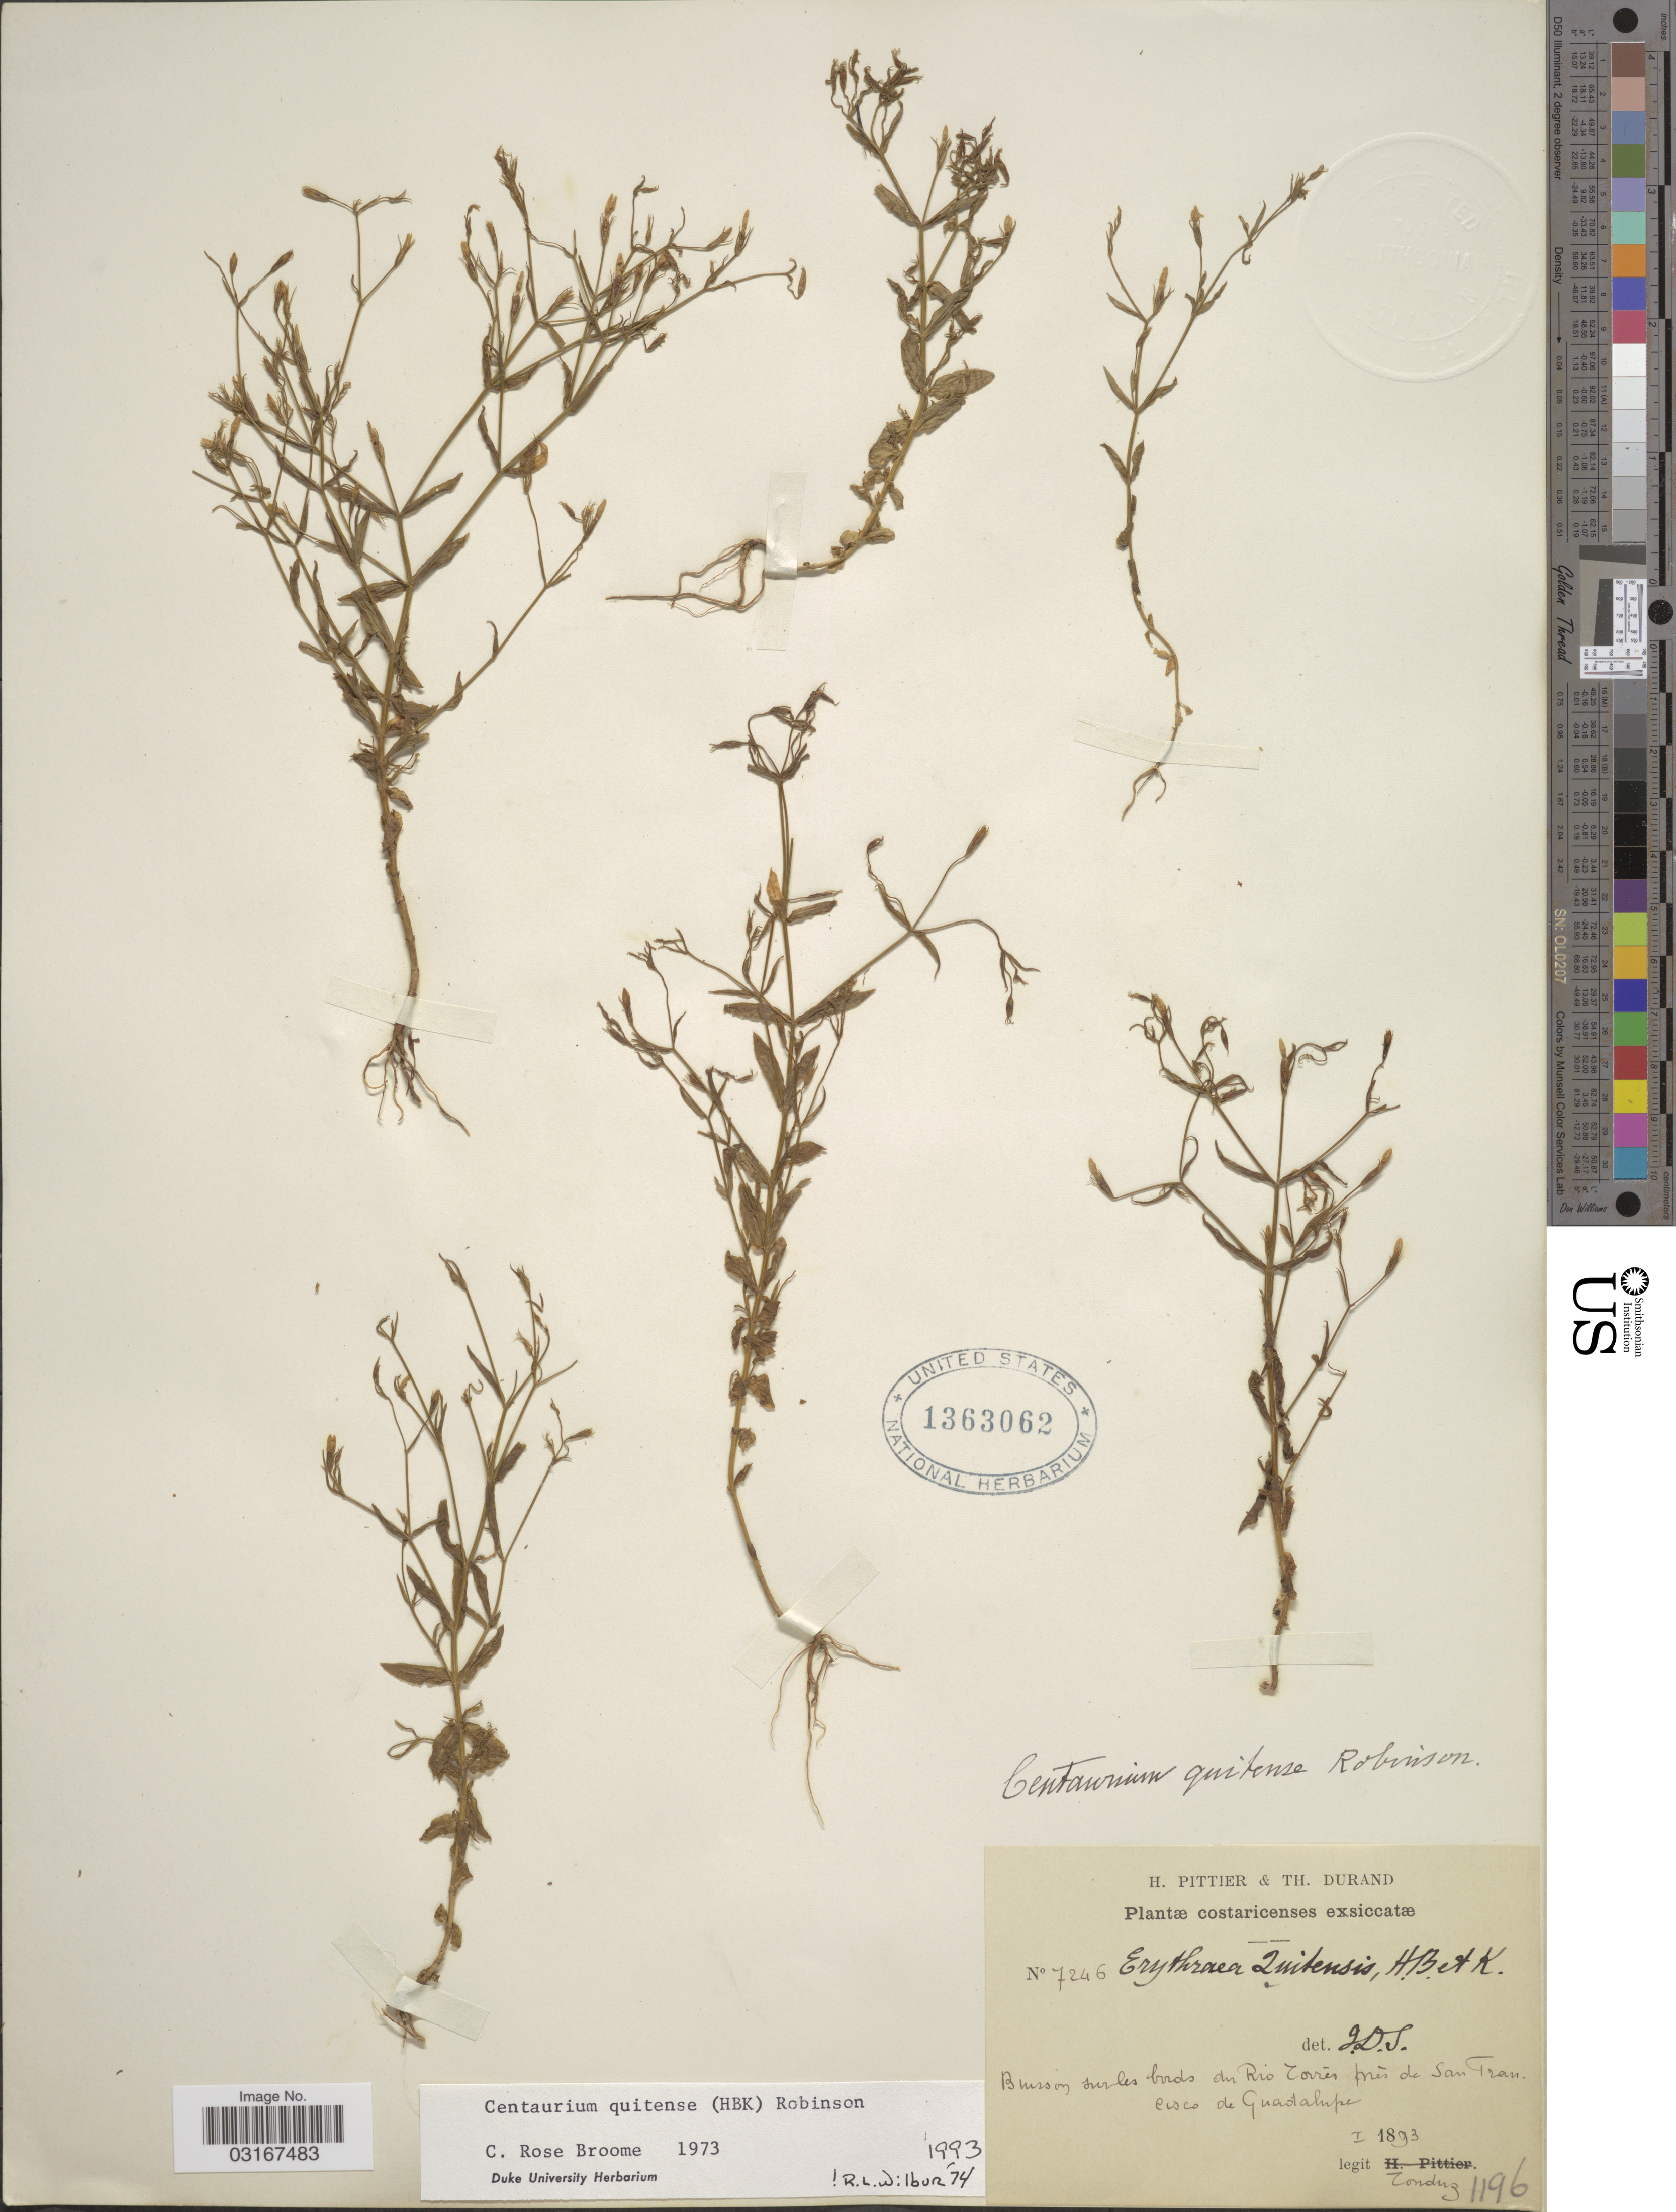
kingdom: Plantae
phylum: Tracheophyta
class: Magnoliopsida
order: Gentianales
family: Gentianaceae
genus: Centaurium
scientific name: Centaurium quitense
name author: (Kunth) B.L. Rob.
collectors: Tonduz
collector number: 7246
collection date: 1893-01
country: Costa Rica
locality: Buisson sur les bords du Rio Torrés prés de San Francisco de Guadalupe.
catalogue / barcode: US 1363062